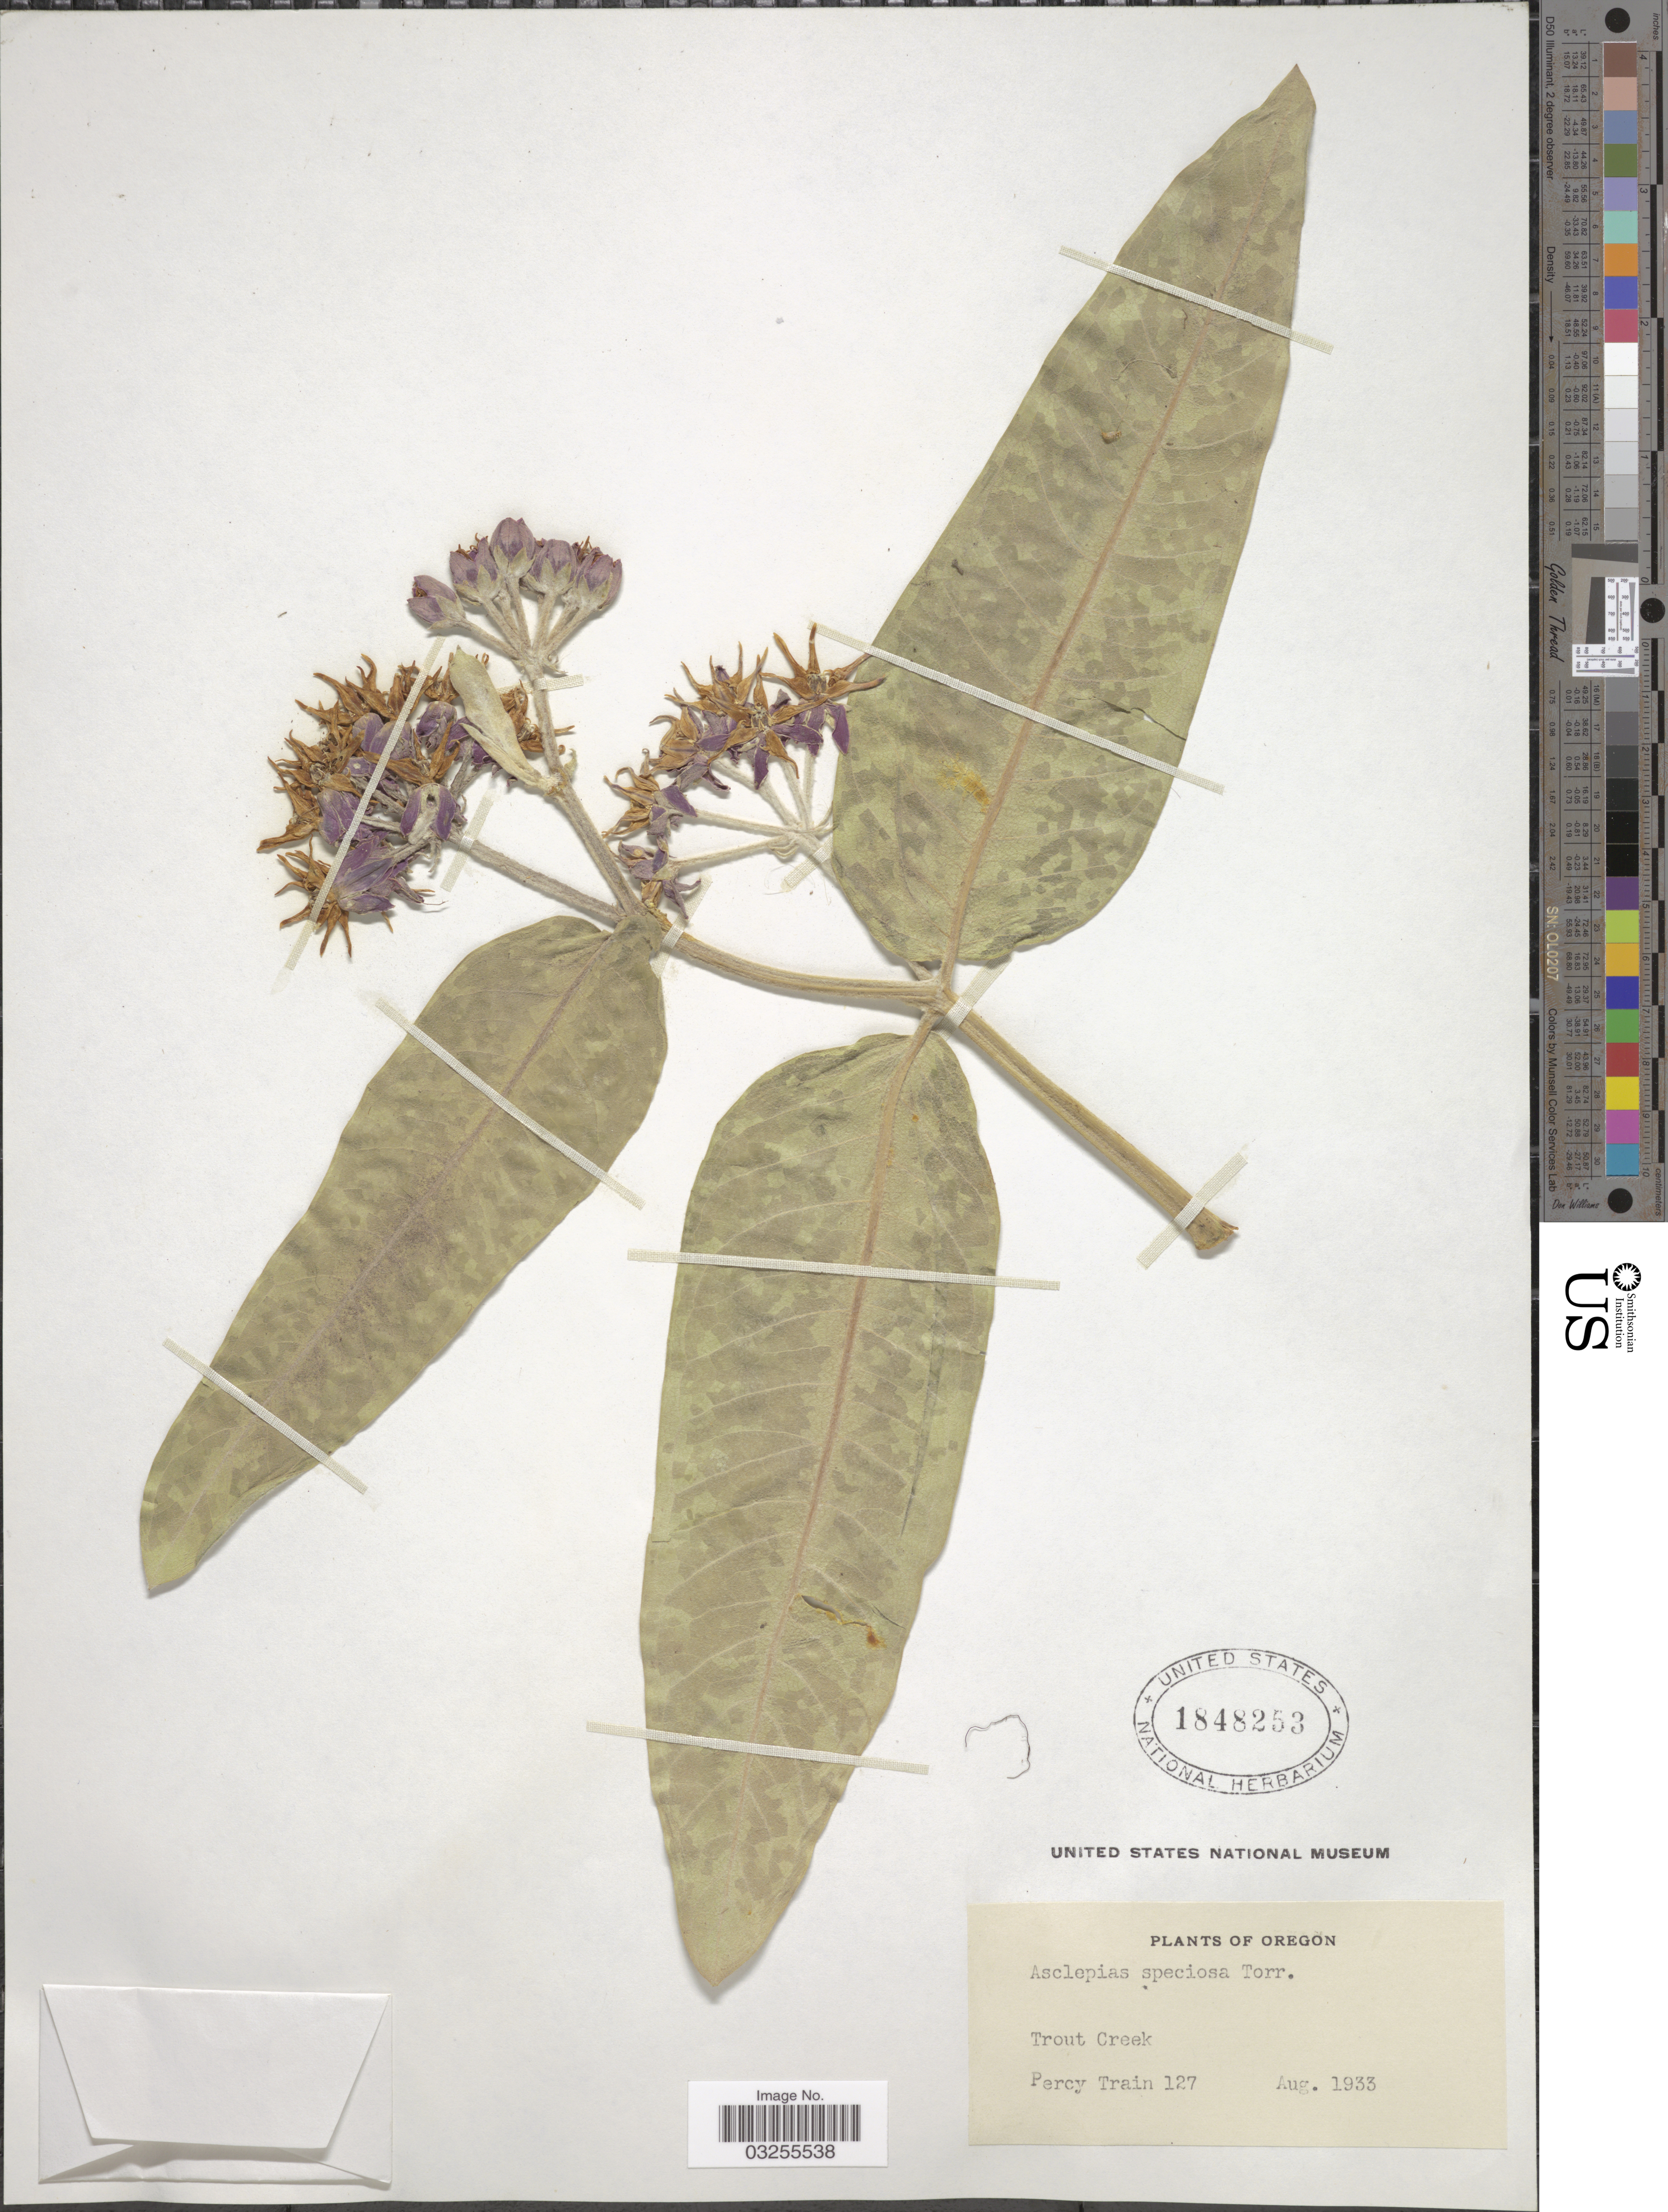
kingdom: Plantae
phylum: Tracheophyta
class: Magnoliopsida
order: Gentianales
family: Apocynaceae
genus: Asclepias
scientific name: Asclepias speciosa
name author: Torr.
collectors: P. Train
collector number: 127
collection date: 1933-08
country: United States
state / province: Oregon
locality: Trout Creek.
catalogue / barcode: US 1848253